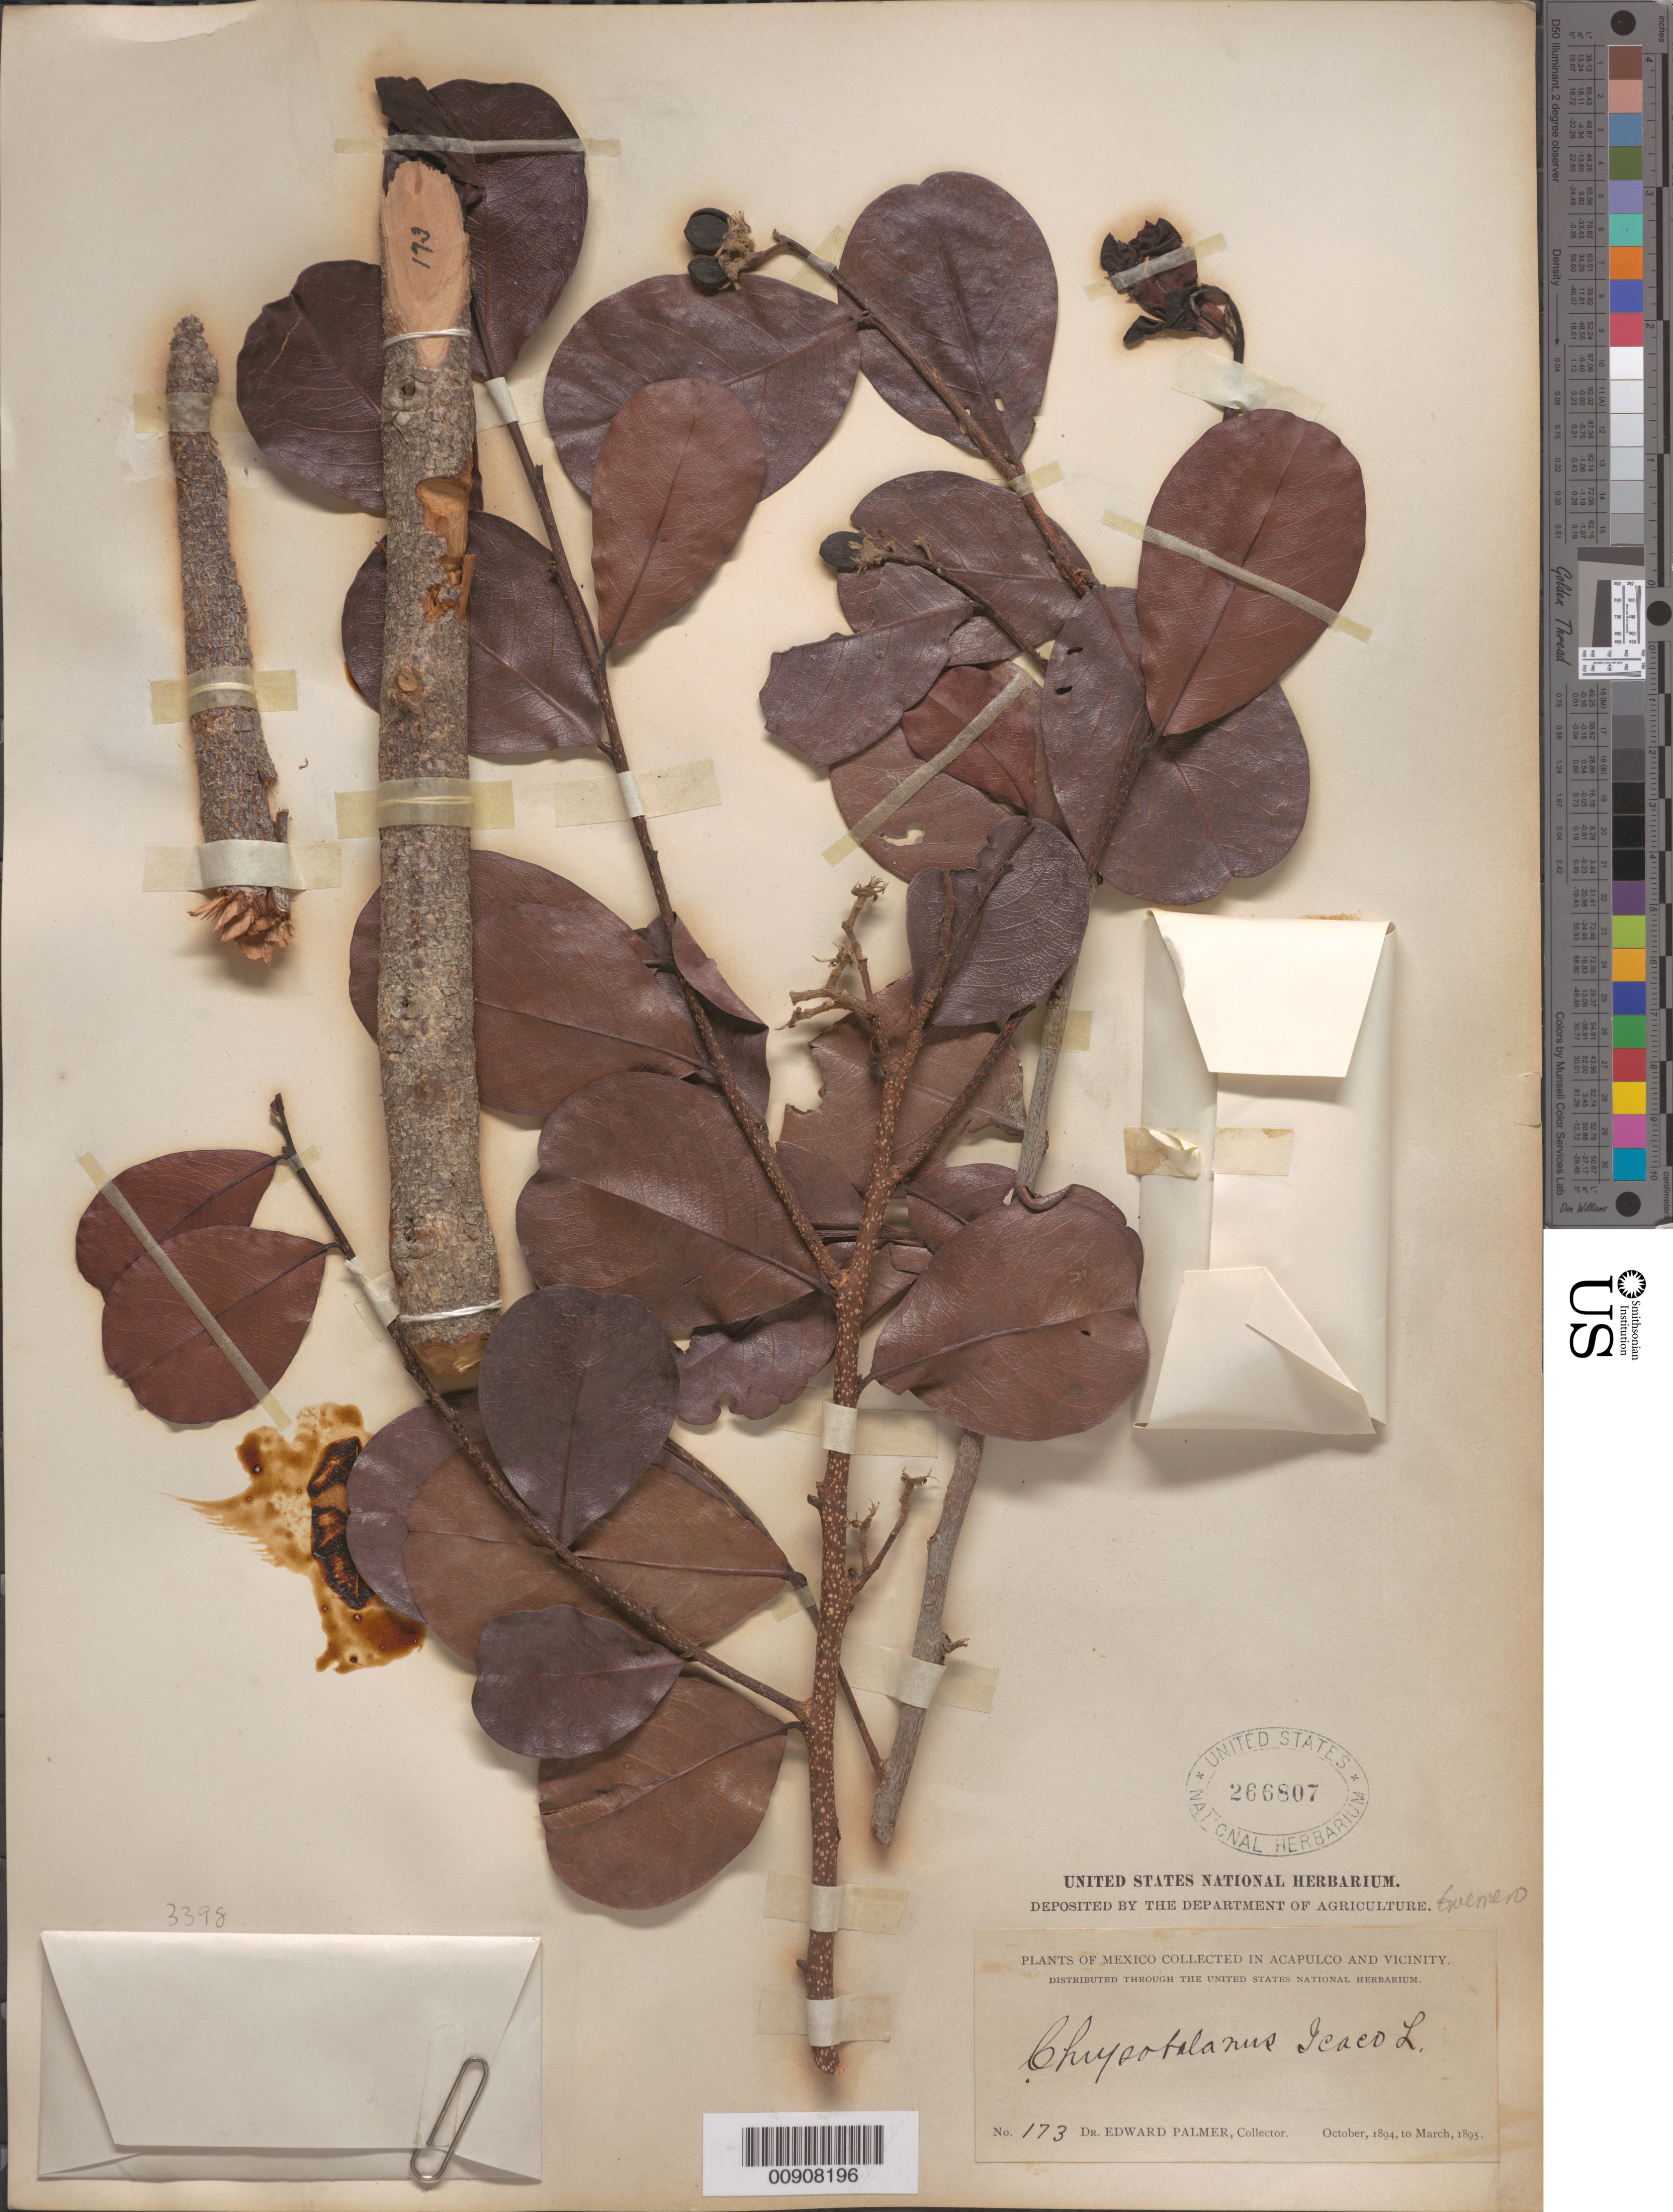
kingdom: Plantae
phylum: Tracheophyta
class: Magnoliopsida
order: Malpighiales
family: Chrysobalanaceae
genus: Chrysobalanus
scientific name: Chrysobalanus icaco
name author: L.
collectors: E. Palmer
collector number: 173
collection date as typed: Oct 1894 to -- Mar 1895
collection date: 1894-10/1895-03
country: Mexico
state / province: Guerrero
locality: Acapulco and vicinity.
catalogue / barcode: US 266807